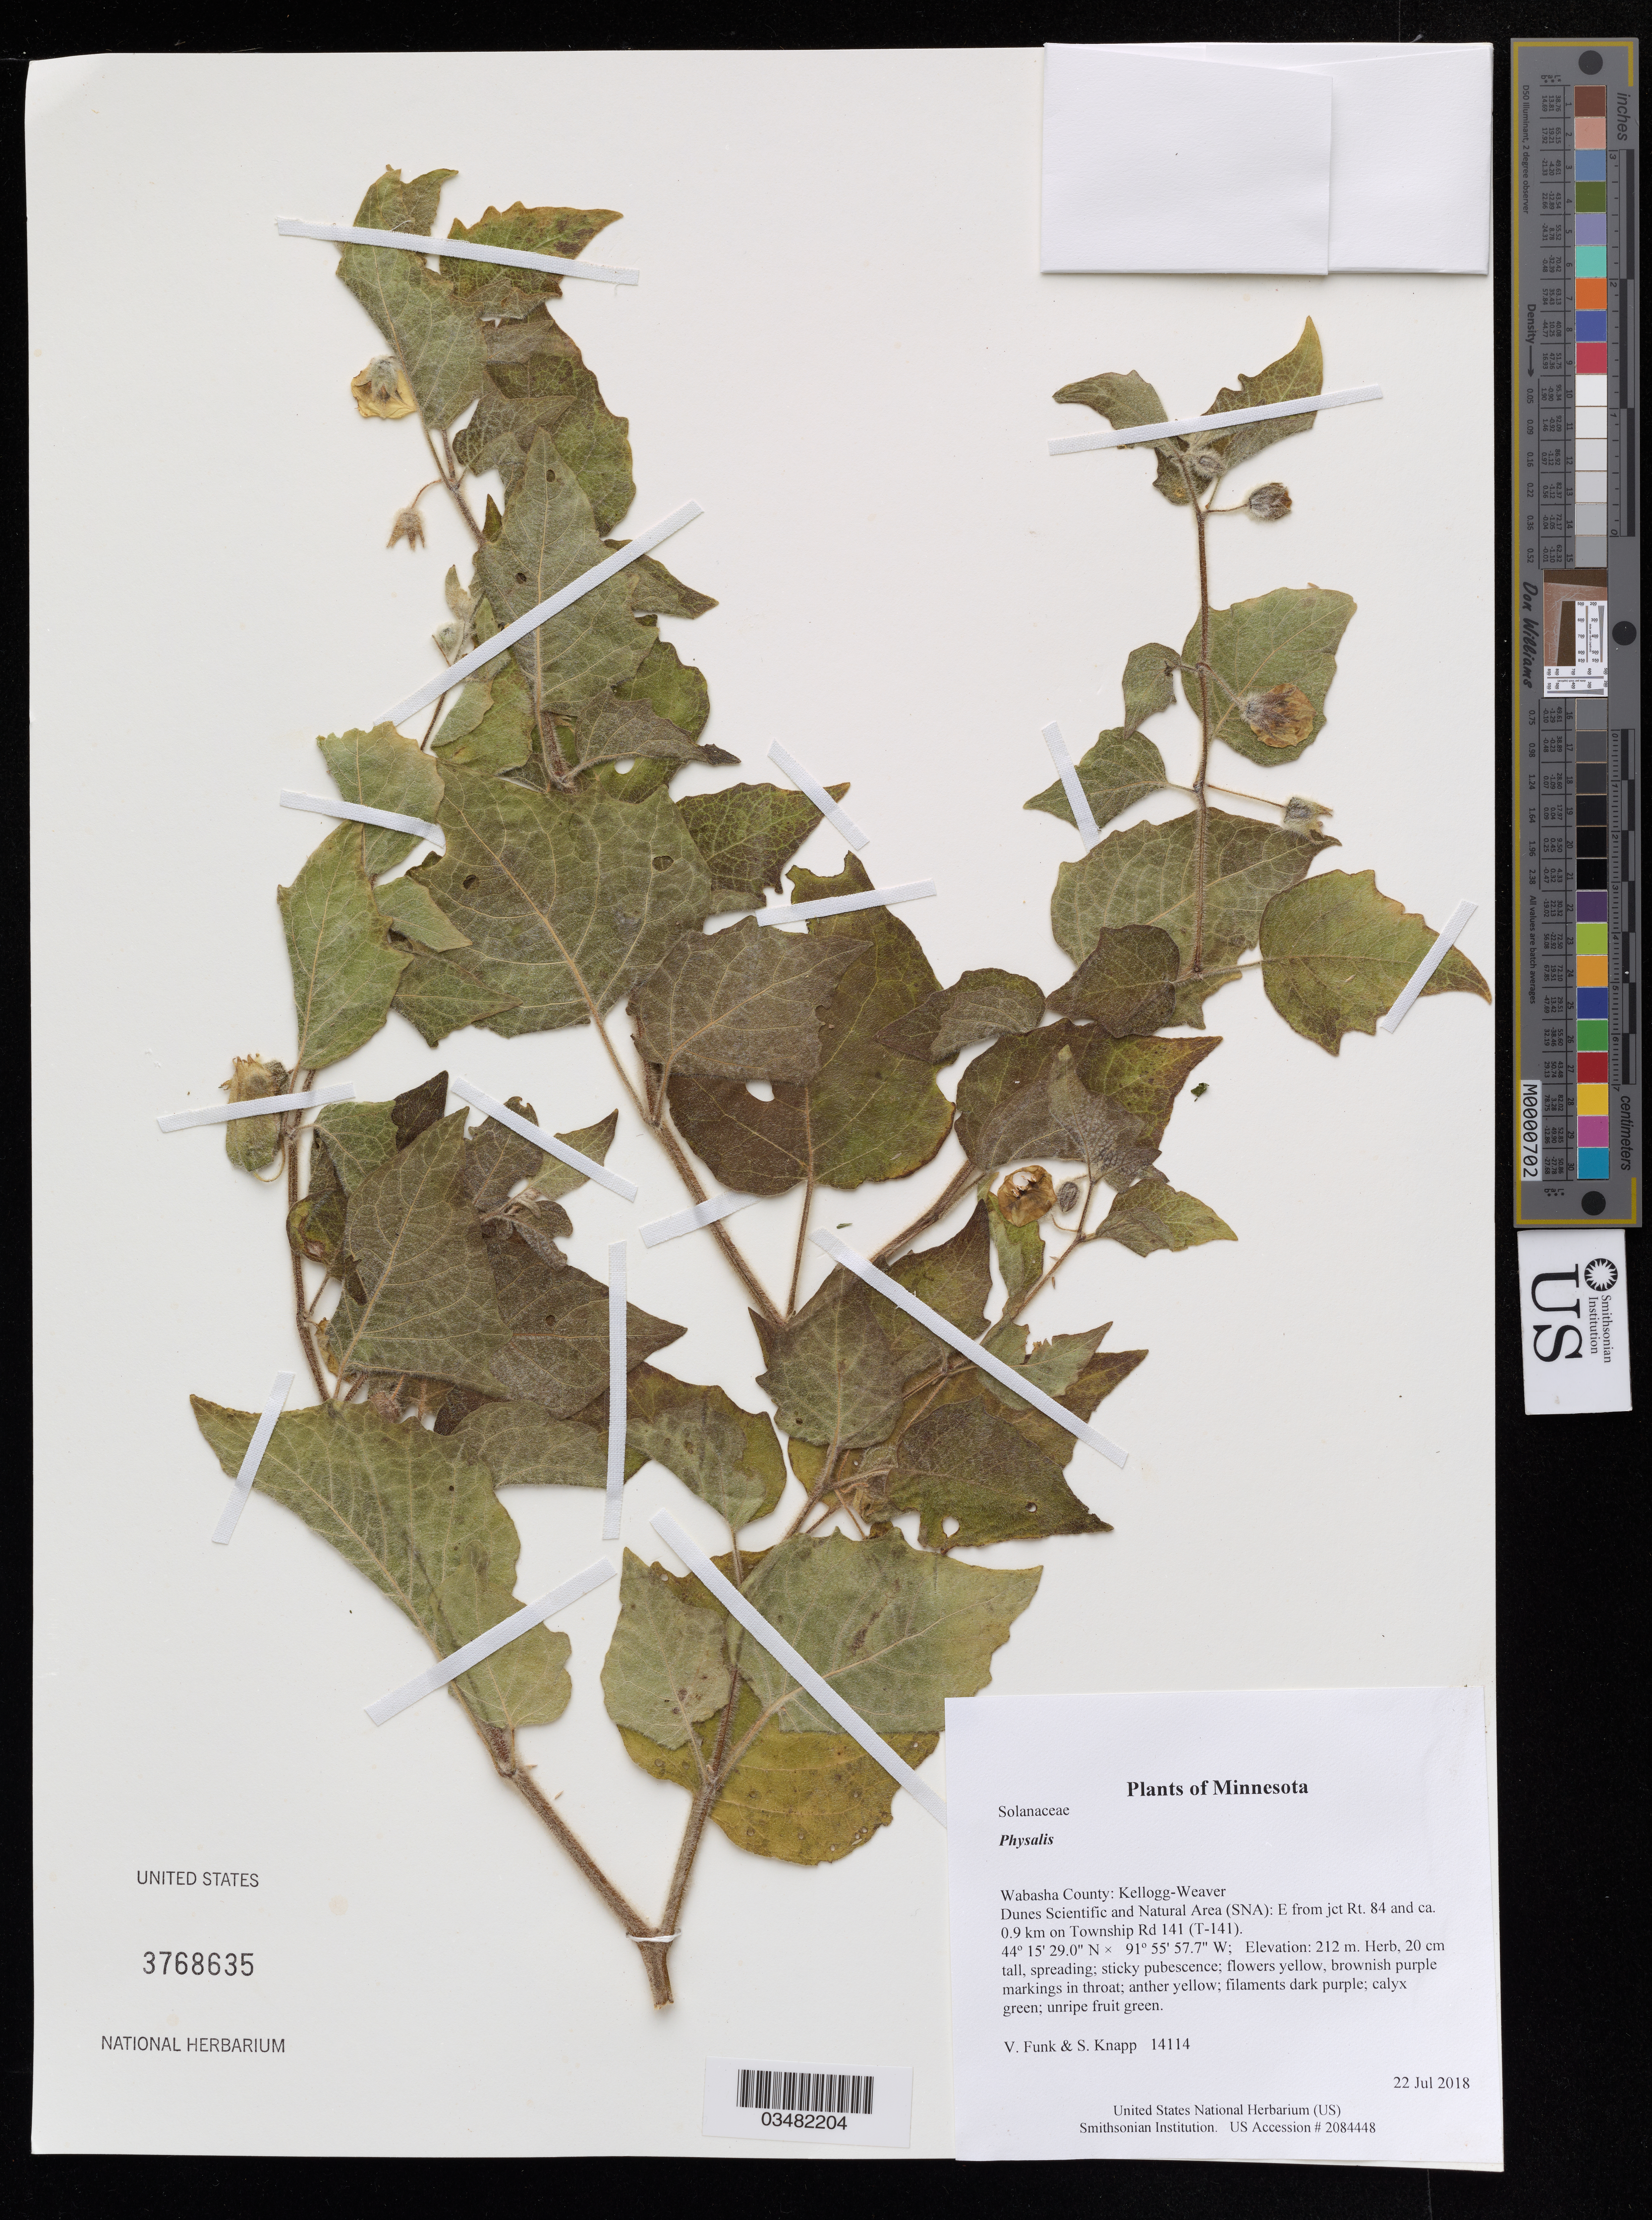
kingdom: Plantae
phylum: Tracheophyta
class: Magnoliopsida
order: Solanales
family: Solanaceae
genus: Physalis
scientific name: Physalis sp.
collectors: S. Knapp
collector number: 14114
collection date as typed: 22 Jul 2018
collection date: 2018-07-22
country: United States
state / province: Minnesota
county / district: Wabasha County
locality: Kellogg-Weaver Dunes Scientific and Natural Area (SNA): E from jct Rt. 84 and ca. 0.9 km on Township Rd 141 (T-141)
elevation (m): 212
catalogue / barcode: US 3768635